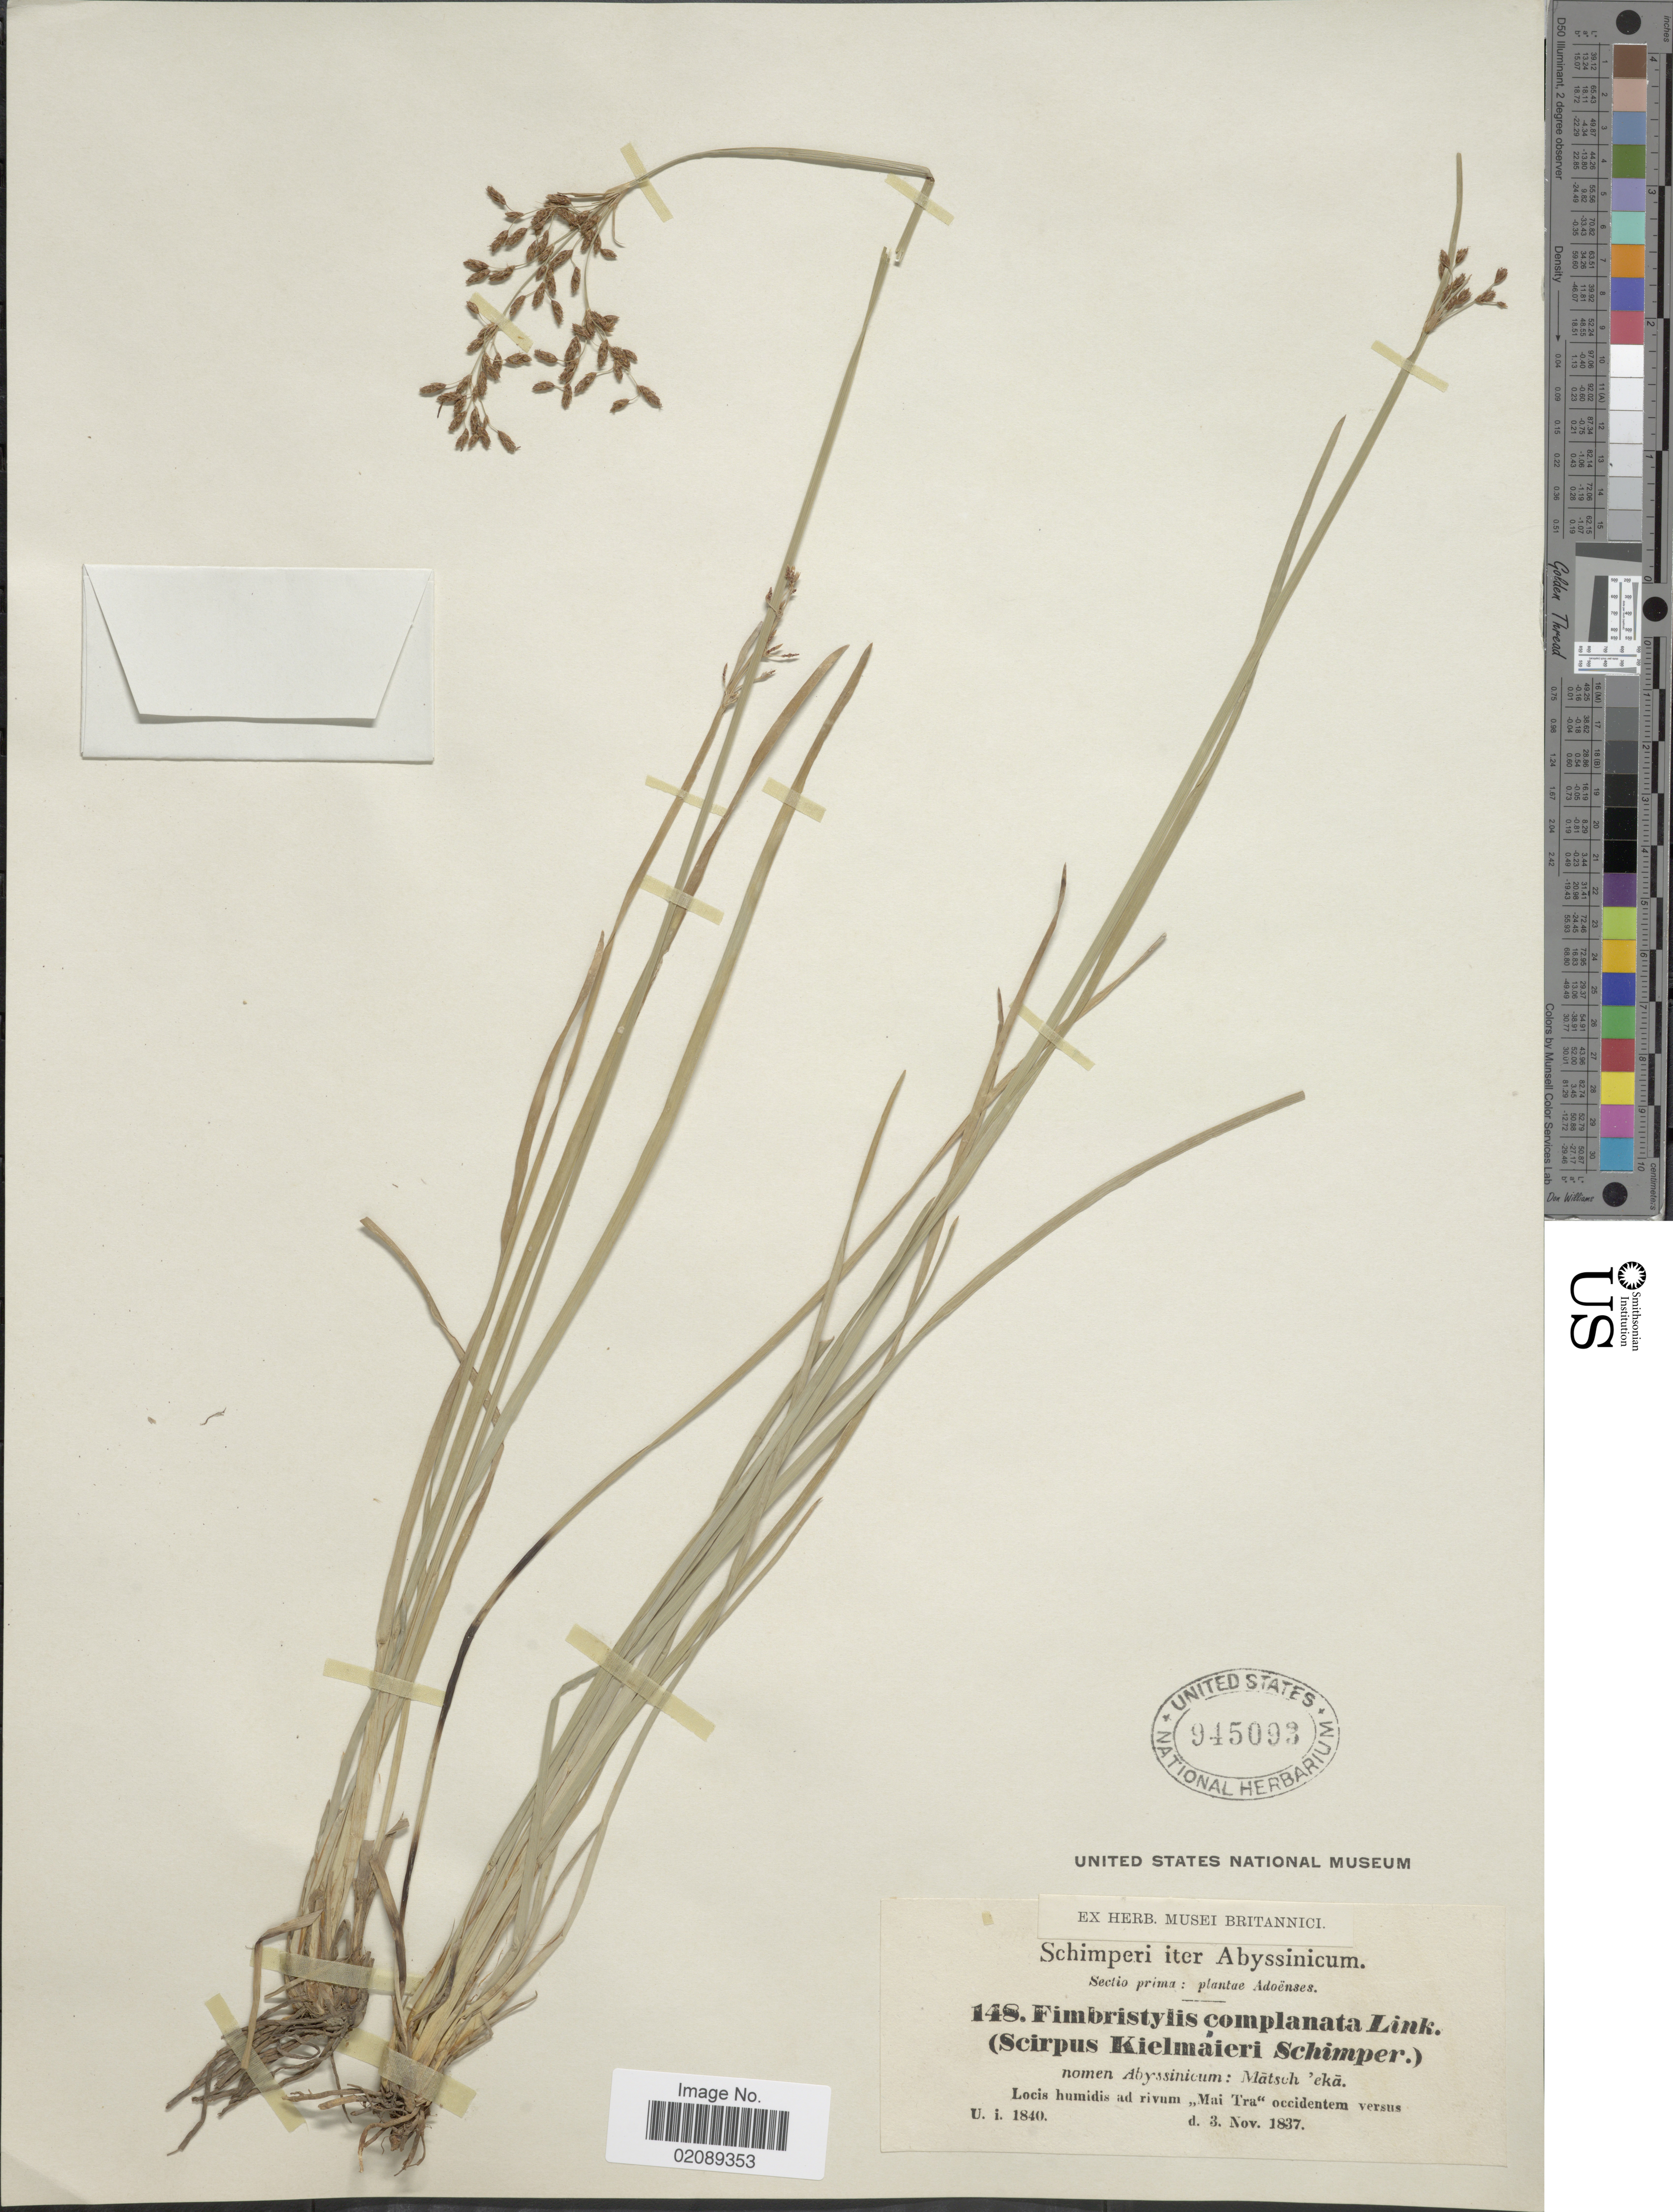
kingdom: Plantae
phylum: Tracheophyta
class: Liliopsida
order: Poales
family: Cyperaceae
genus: Fimbristylis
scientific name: Fimbristylis complanata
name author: (Retz.) Link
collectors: -. Schimper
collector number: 148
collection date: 1837-11-03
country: Eritrea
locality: Abyssinicum. ad rivum Mai Tra occidentem versus. Adoënses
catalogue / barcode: US 945093